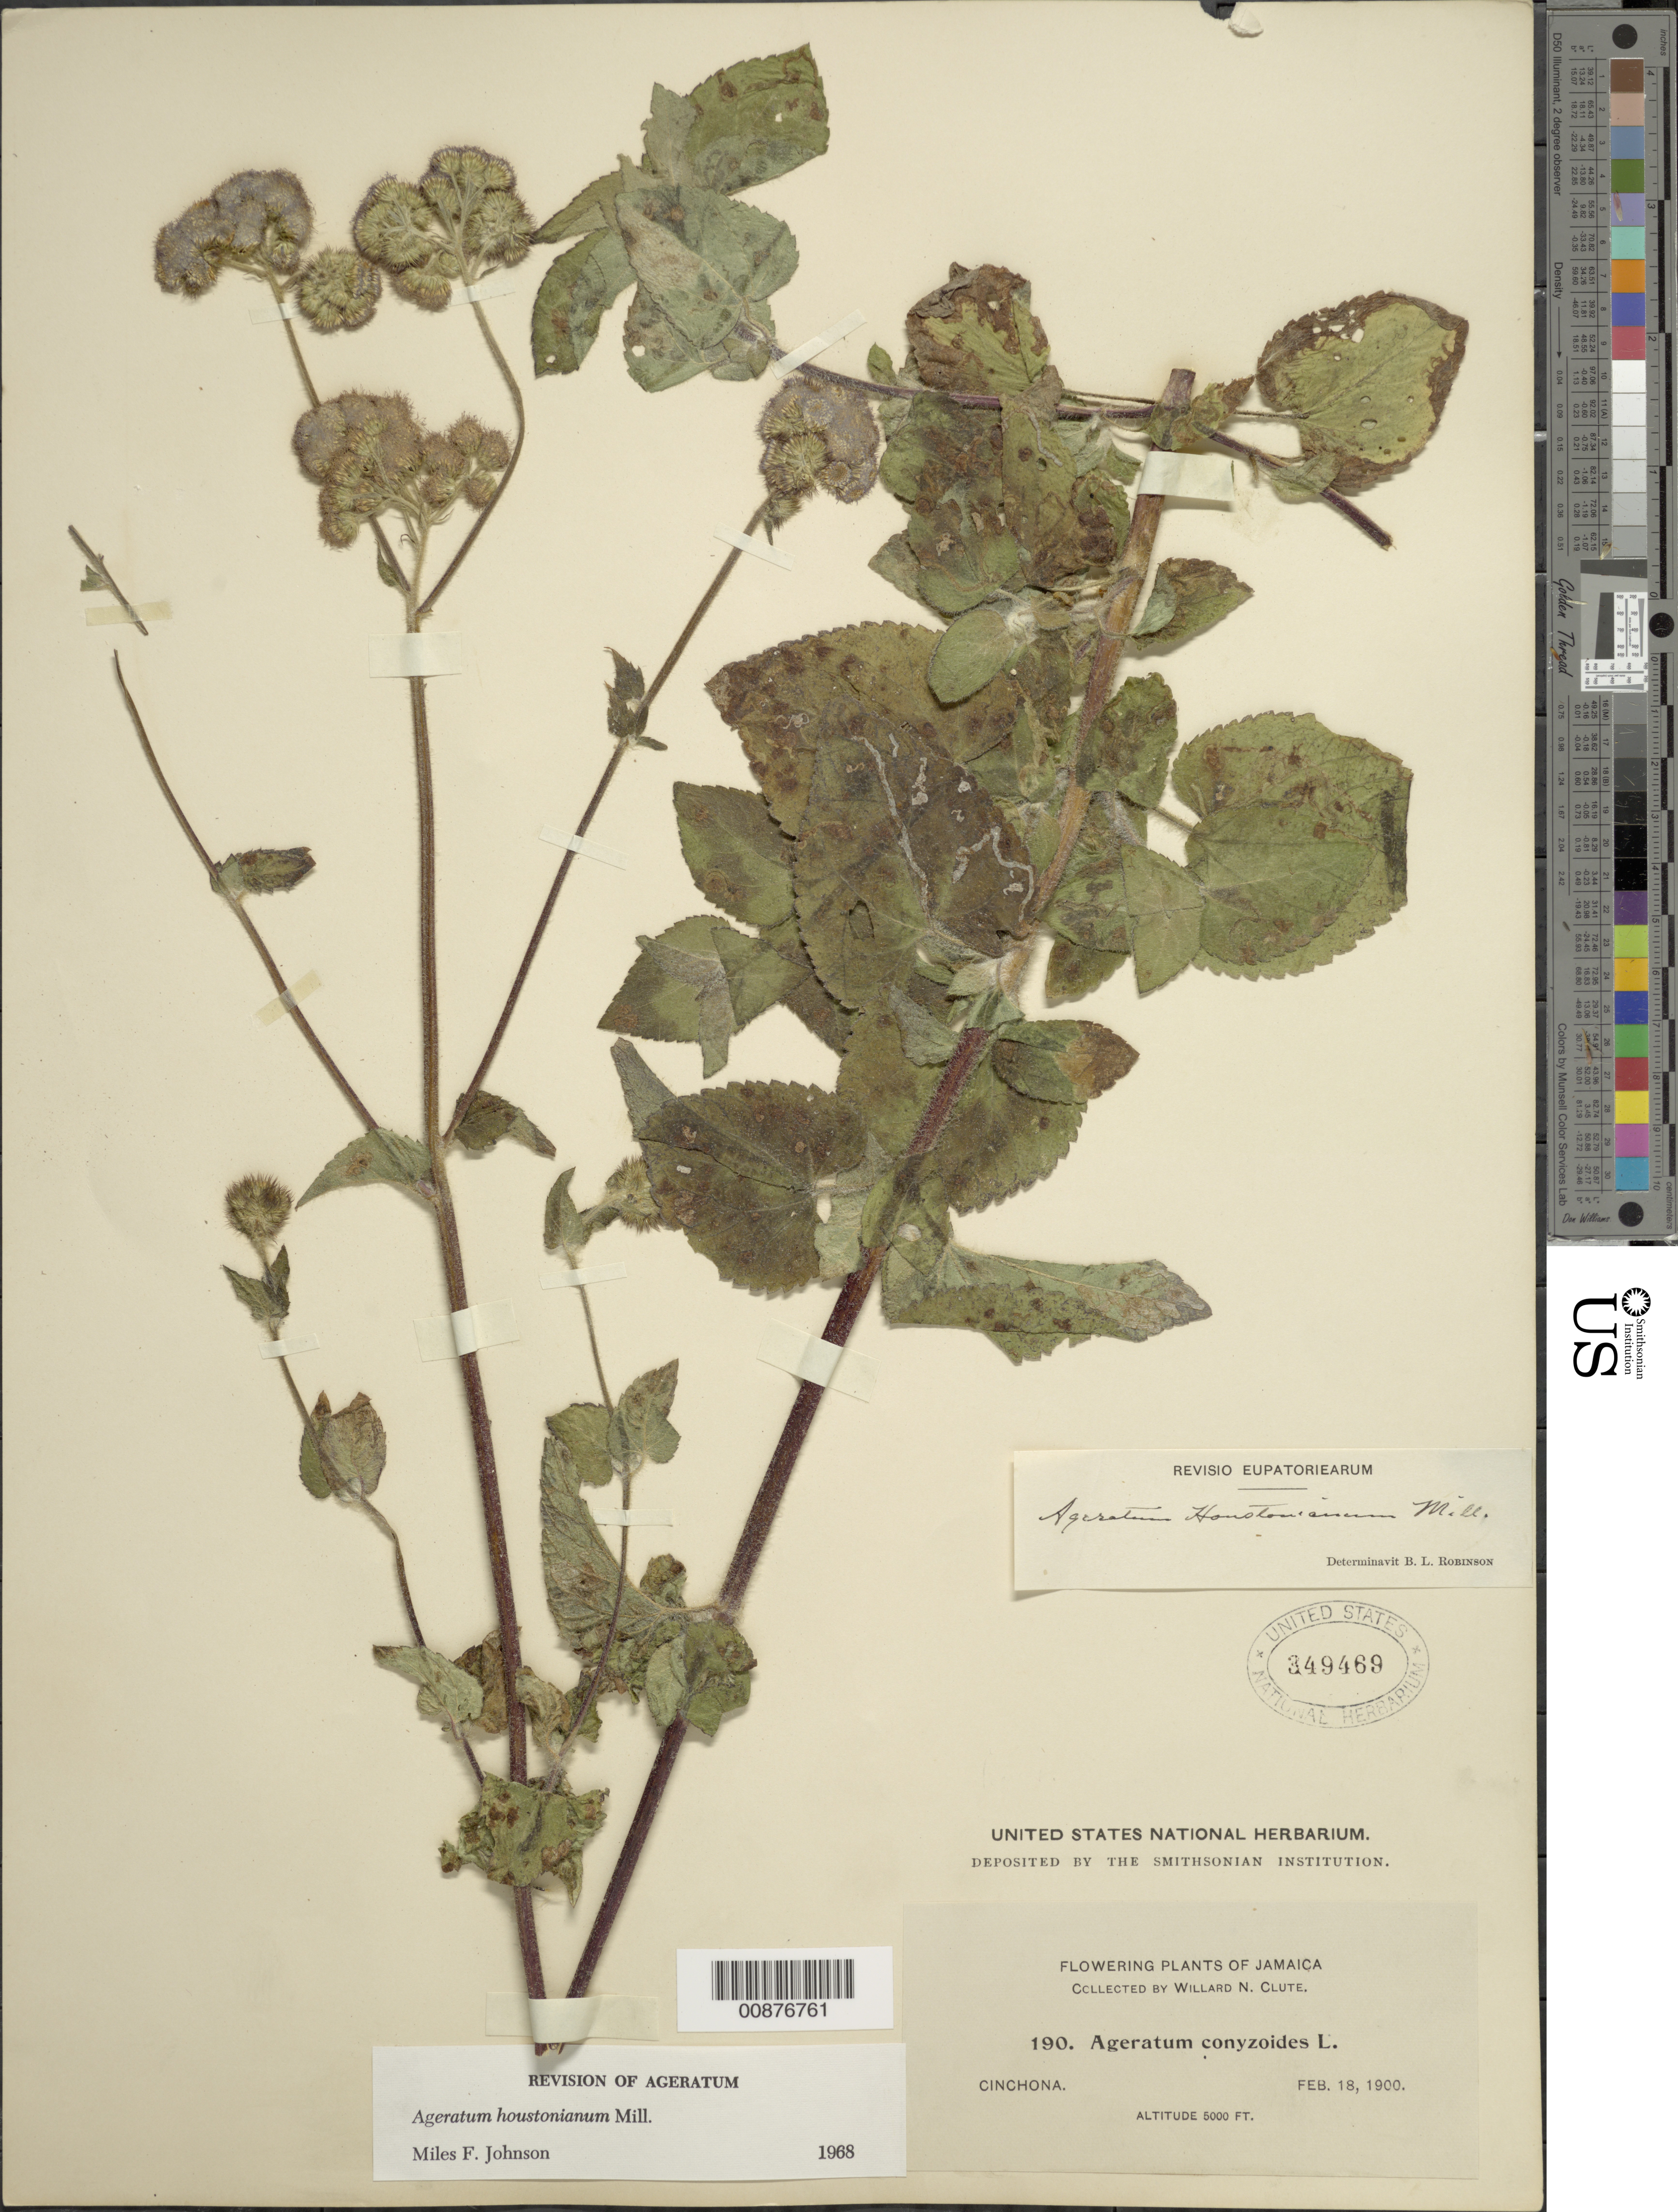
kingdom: Plantae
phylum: Tracheophyta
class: Magnoliopsida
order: Asterales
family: Asteraceae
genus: Ageratum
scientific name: Ageratum houstonianum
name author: Mill.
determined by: Robinson, B. L.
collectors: W. N. Clute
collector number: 190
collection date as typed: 18 Feb 1900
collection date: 1900-02-18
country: Jamaica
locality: Cinchona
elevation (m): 1524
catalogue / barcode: US 349469